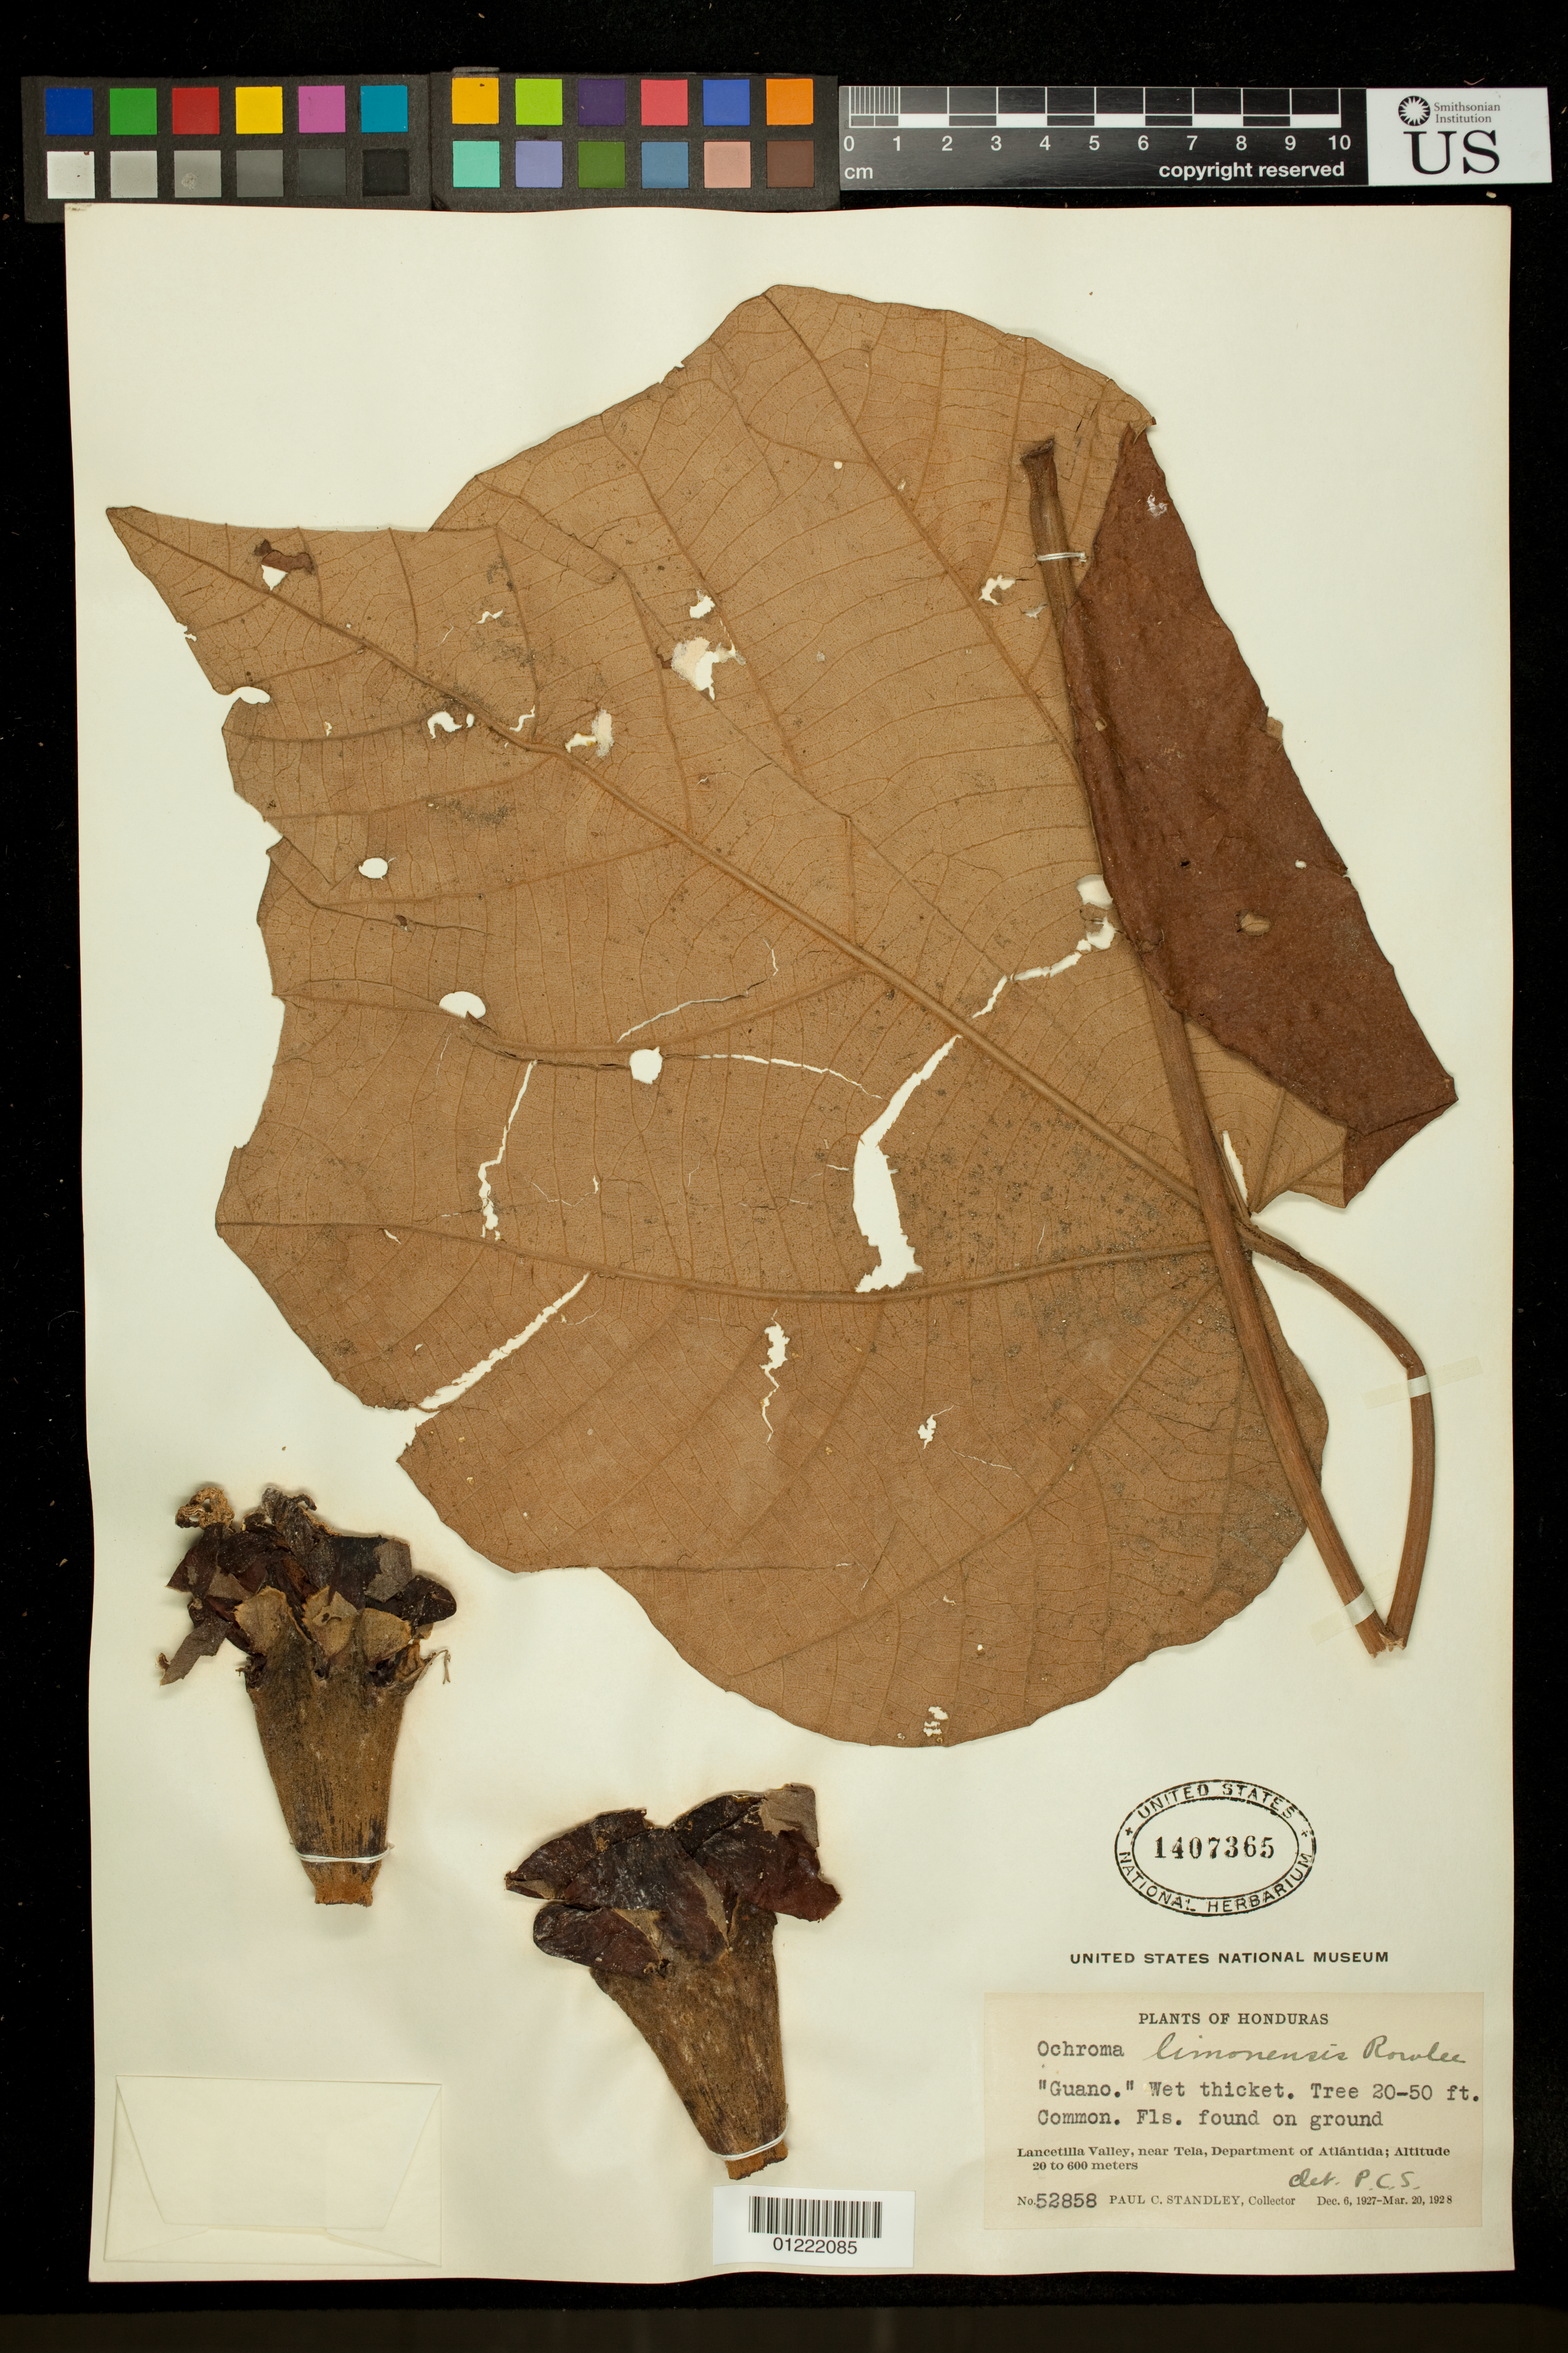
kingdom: Plantae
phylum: Tracheophyta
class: Magnoliopsida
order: Malvales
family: Malvaceae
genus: Ochroma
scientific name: Ochroma pyramidale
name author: (Cav. ex Lam.) Urb.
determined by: Dorr, L. J., (BOT), Smithsonian Institution - National Museum of Natural History (UNITED STATES)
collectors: P. C. Standley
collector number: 52858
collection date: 1927-12-06/1928-03-20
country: Honduras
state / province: Atlántida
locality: Lancetilla Valley, near Tela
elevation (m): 20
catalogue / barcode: US 1407365